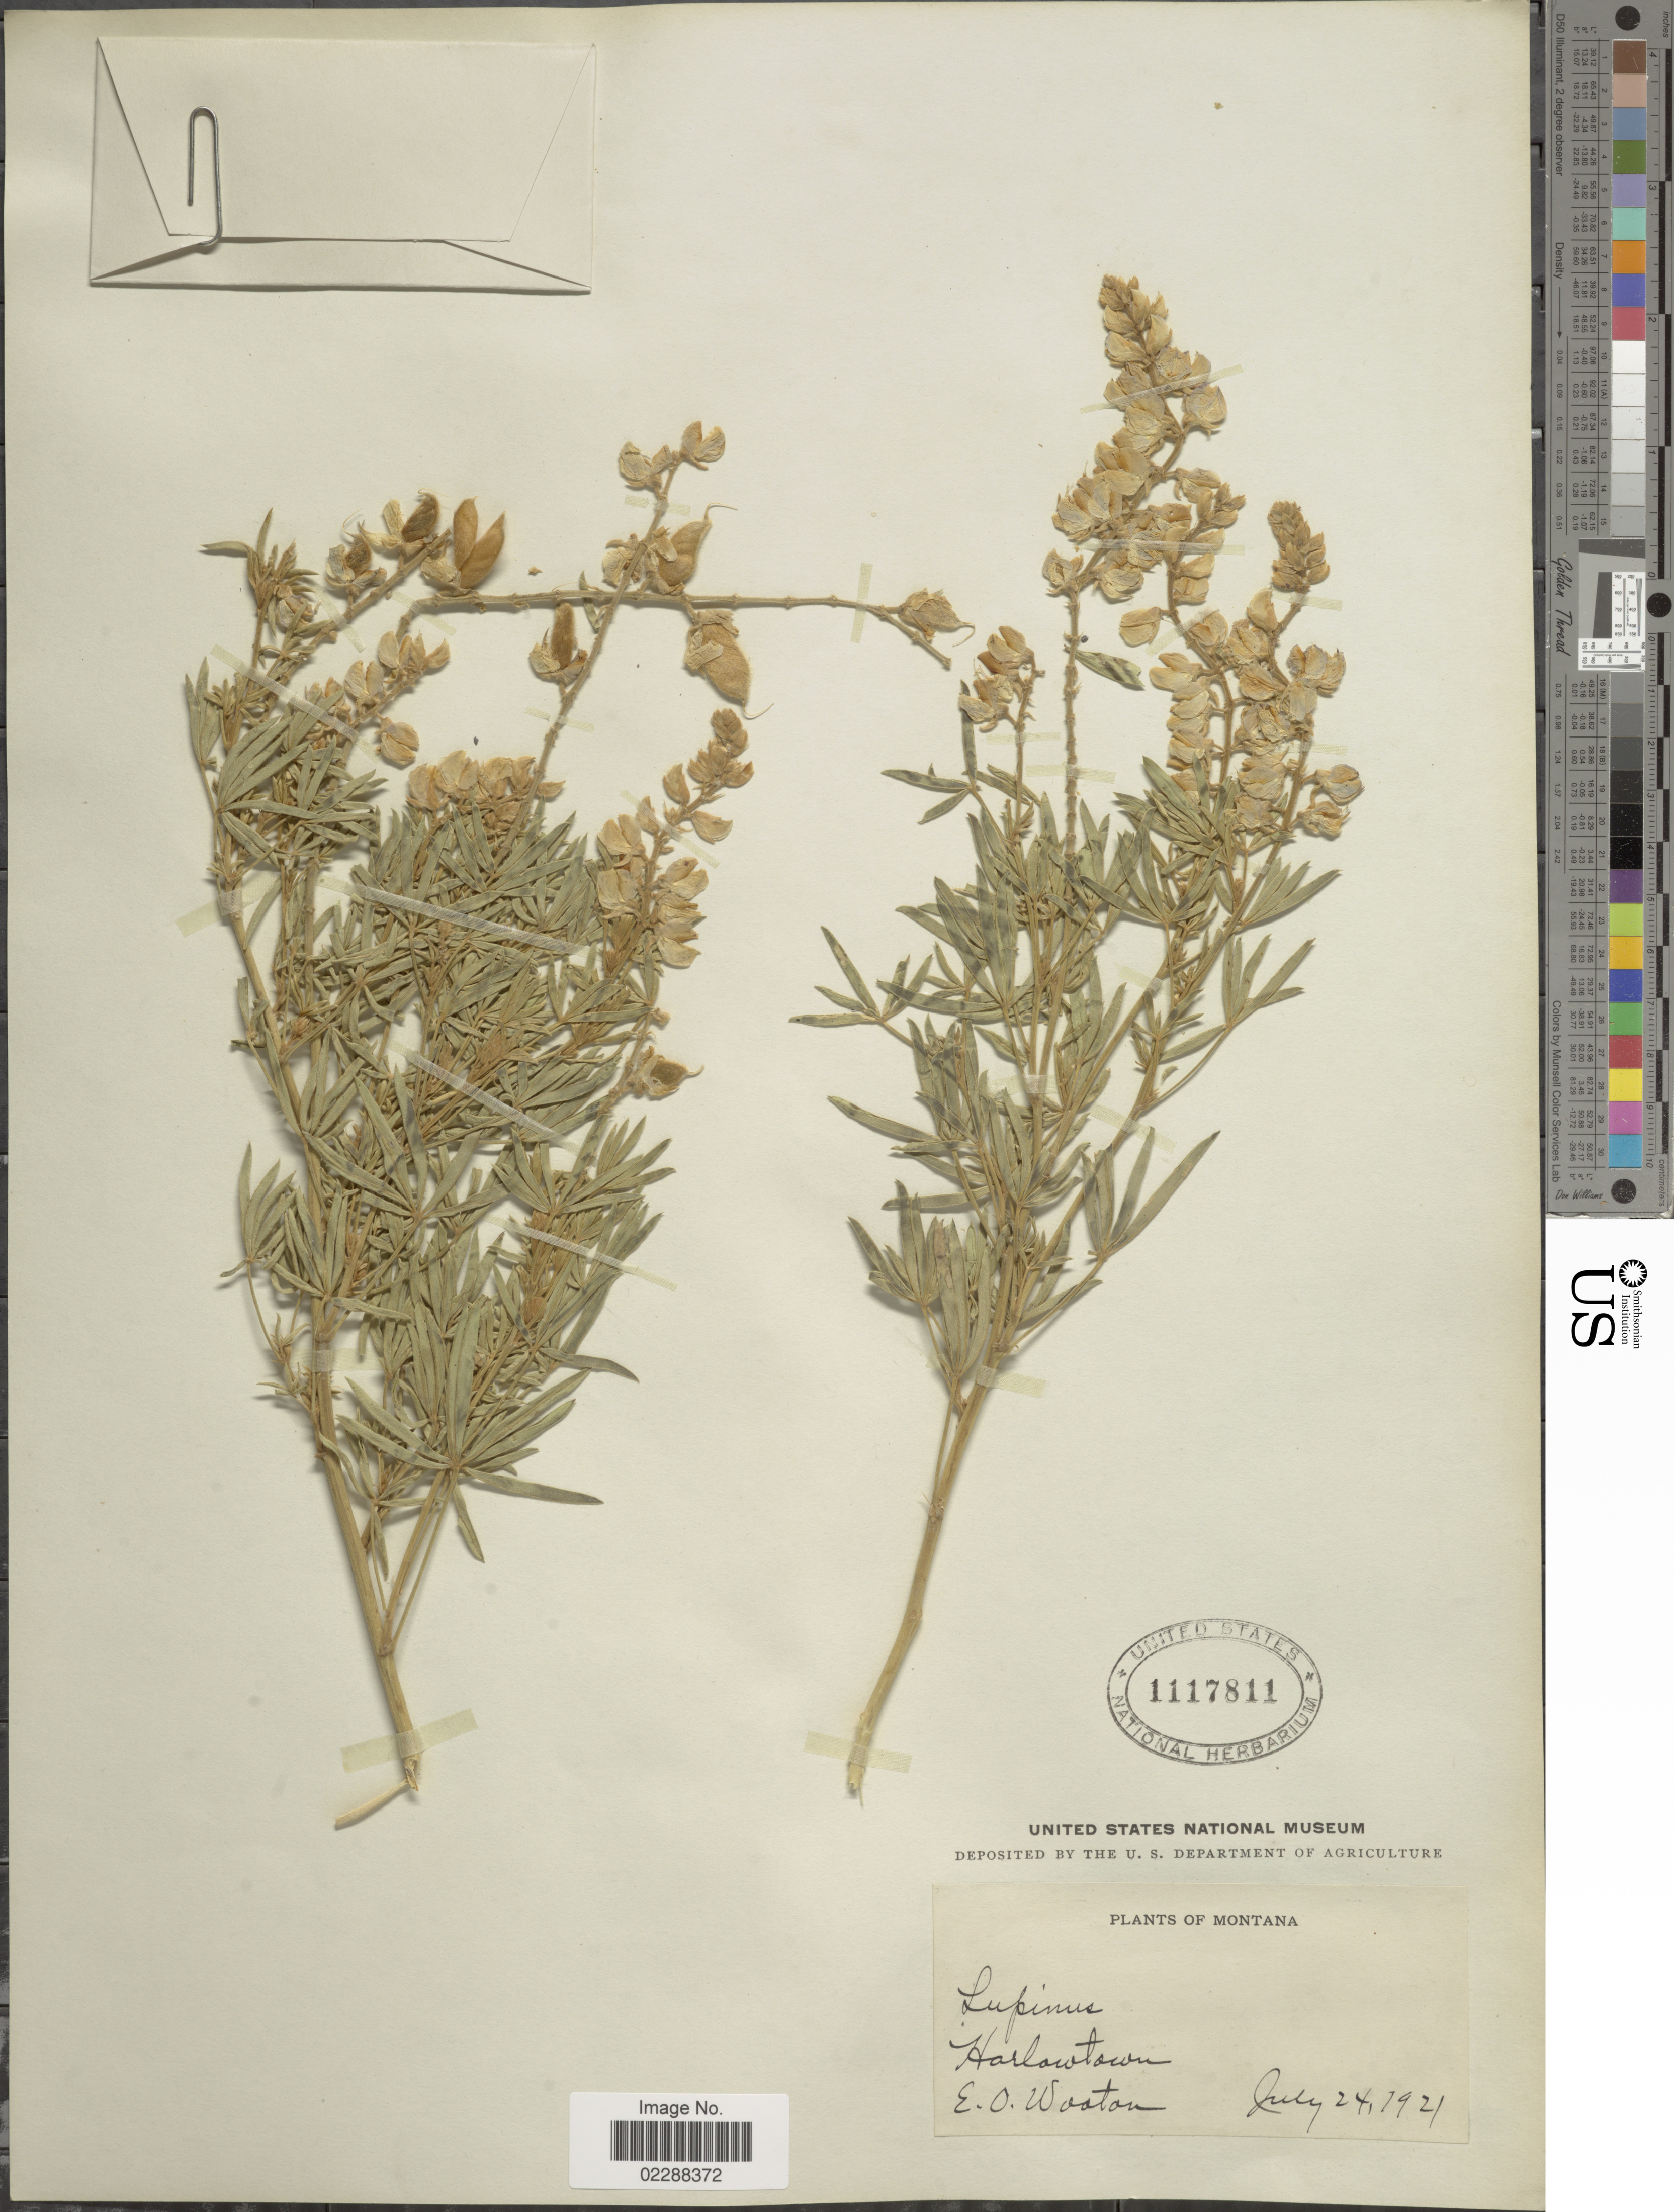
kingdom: Plantae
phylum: Tracheophyta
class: Magnoliopsida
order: Fabales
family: Fabaceae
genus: Lupinus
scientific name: Lupinus sp.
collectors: E. O. Wooton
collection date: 1921-07-24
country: United States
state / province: Montana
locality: Harlowtown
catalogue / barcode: US 1117811